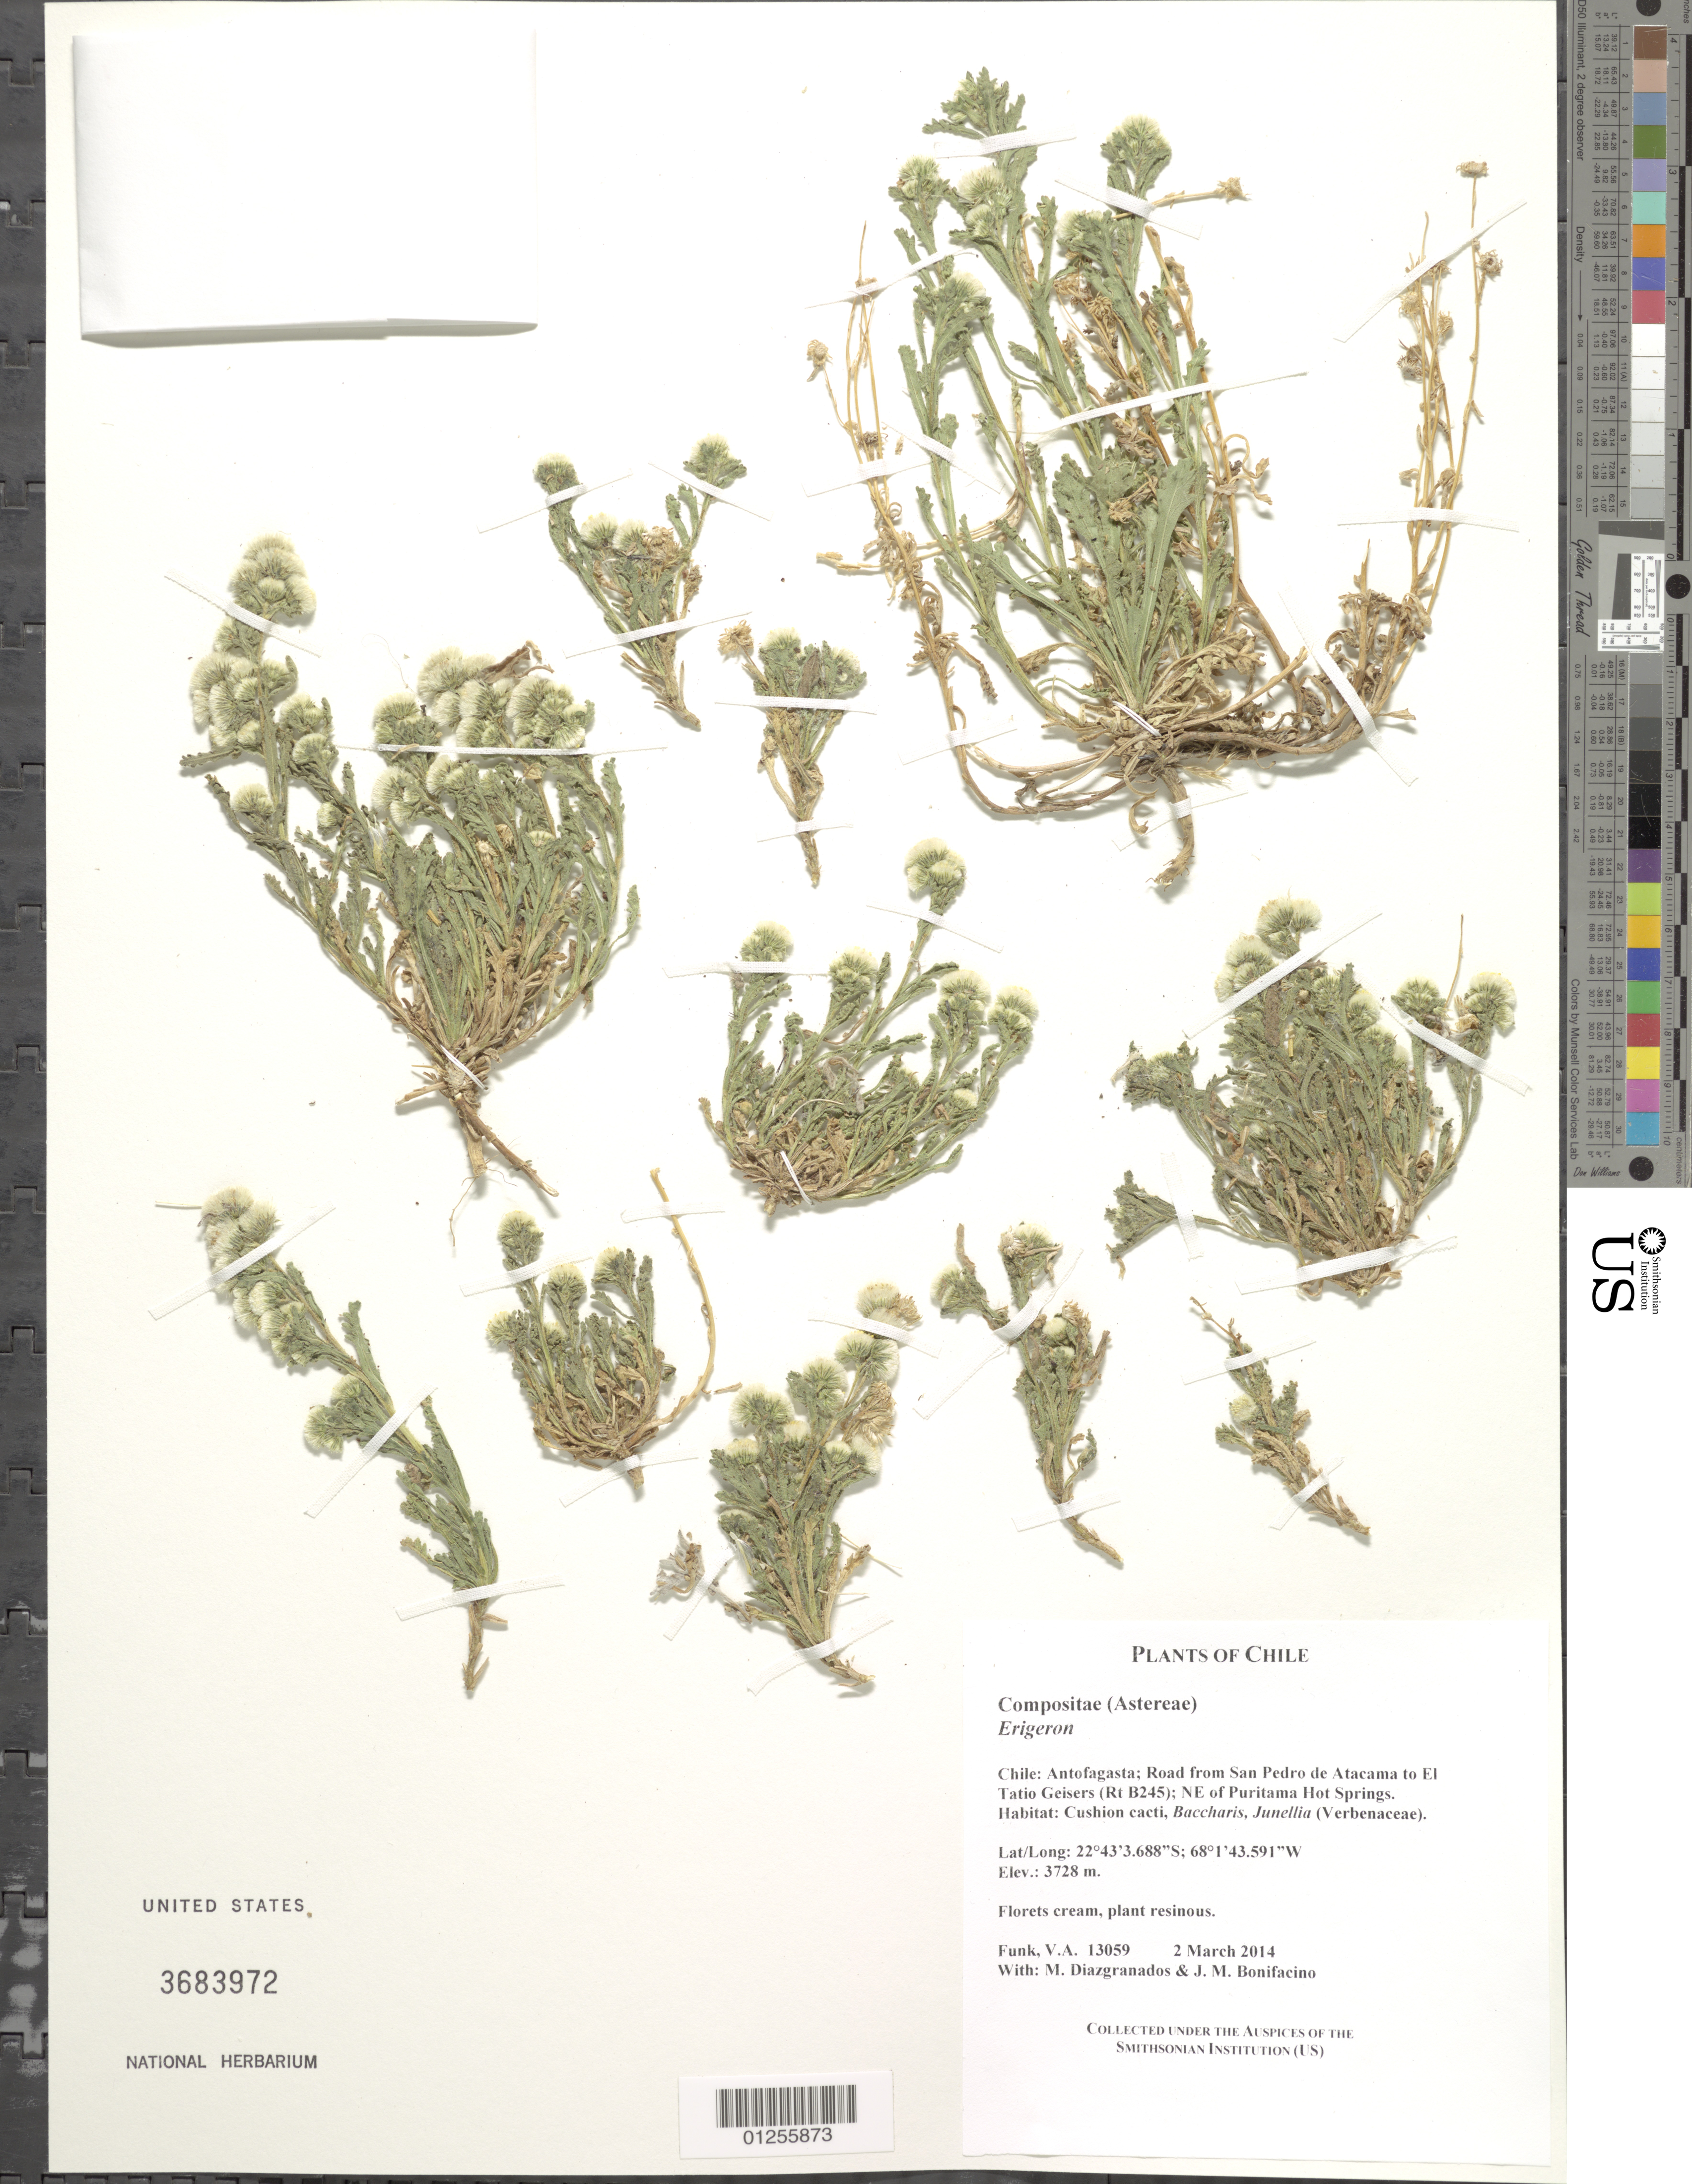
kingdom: Plantae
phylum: Tracheophyta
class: Magnoliopsida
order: Asterales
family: Asteraceae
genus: Erigeron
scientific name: Erigeron sp.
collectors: V. Funk, M. Diazgranados C. & M. Bonifacino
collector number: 13059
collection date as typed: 2 March 2014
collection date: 2014-03-02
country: Chile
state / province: Antofagasta (II)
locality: Road from San Pedro de Atacama to El Tatio Geisers (Rt B245); NE of Puritama Hot Springs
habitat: Cushion cacti, Baccharis, Junellia (Verbenaceae)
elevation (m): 3738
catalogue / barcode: US 3683972